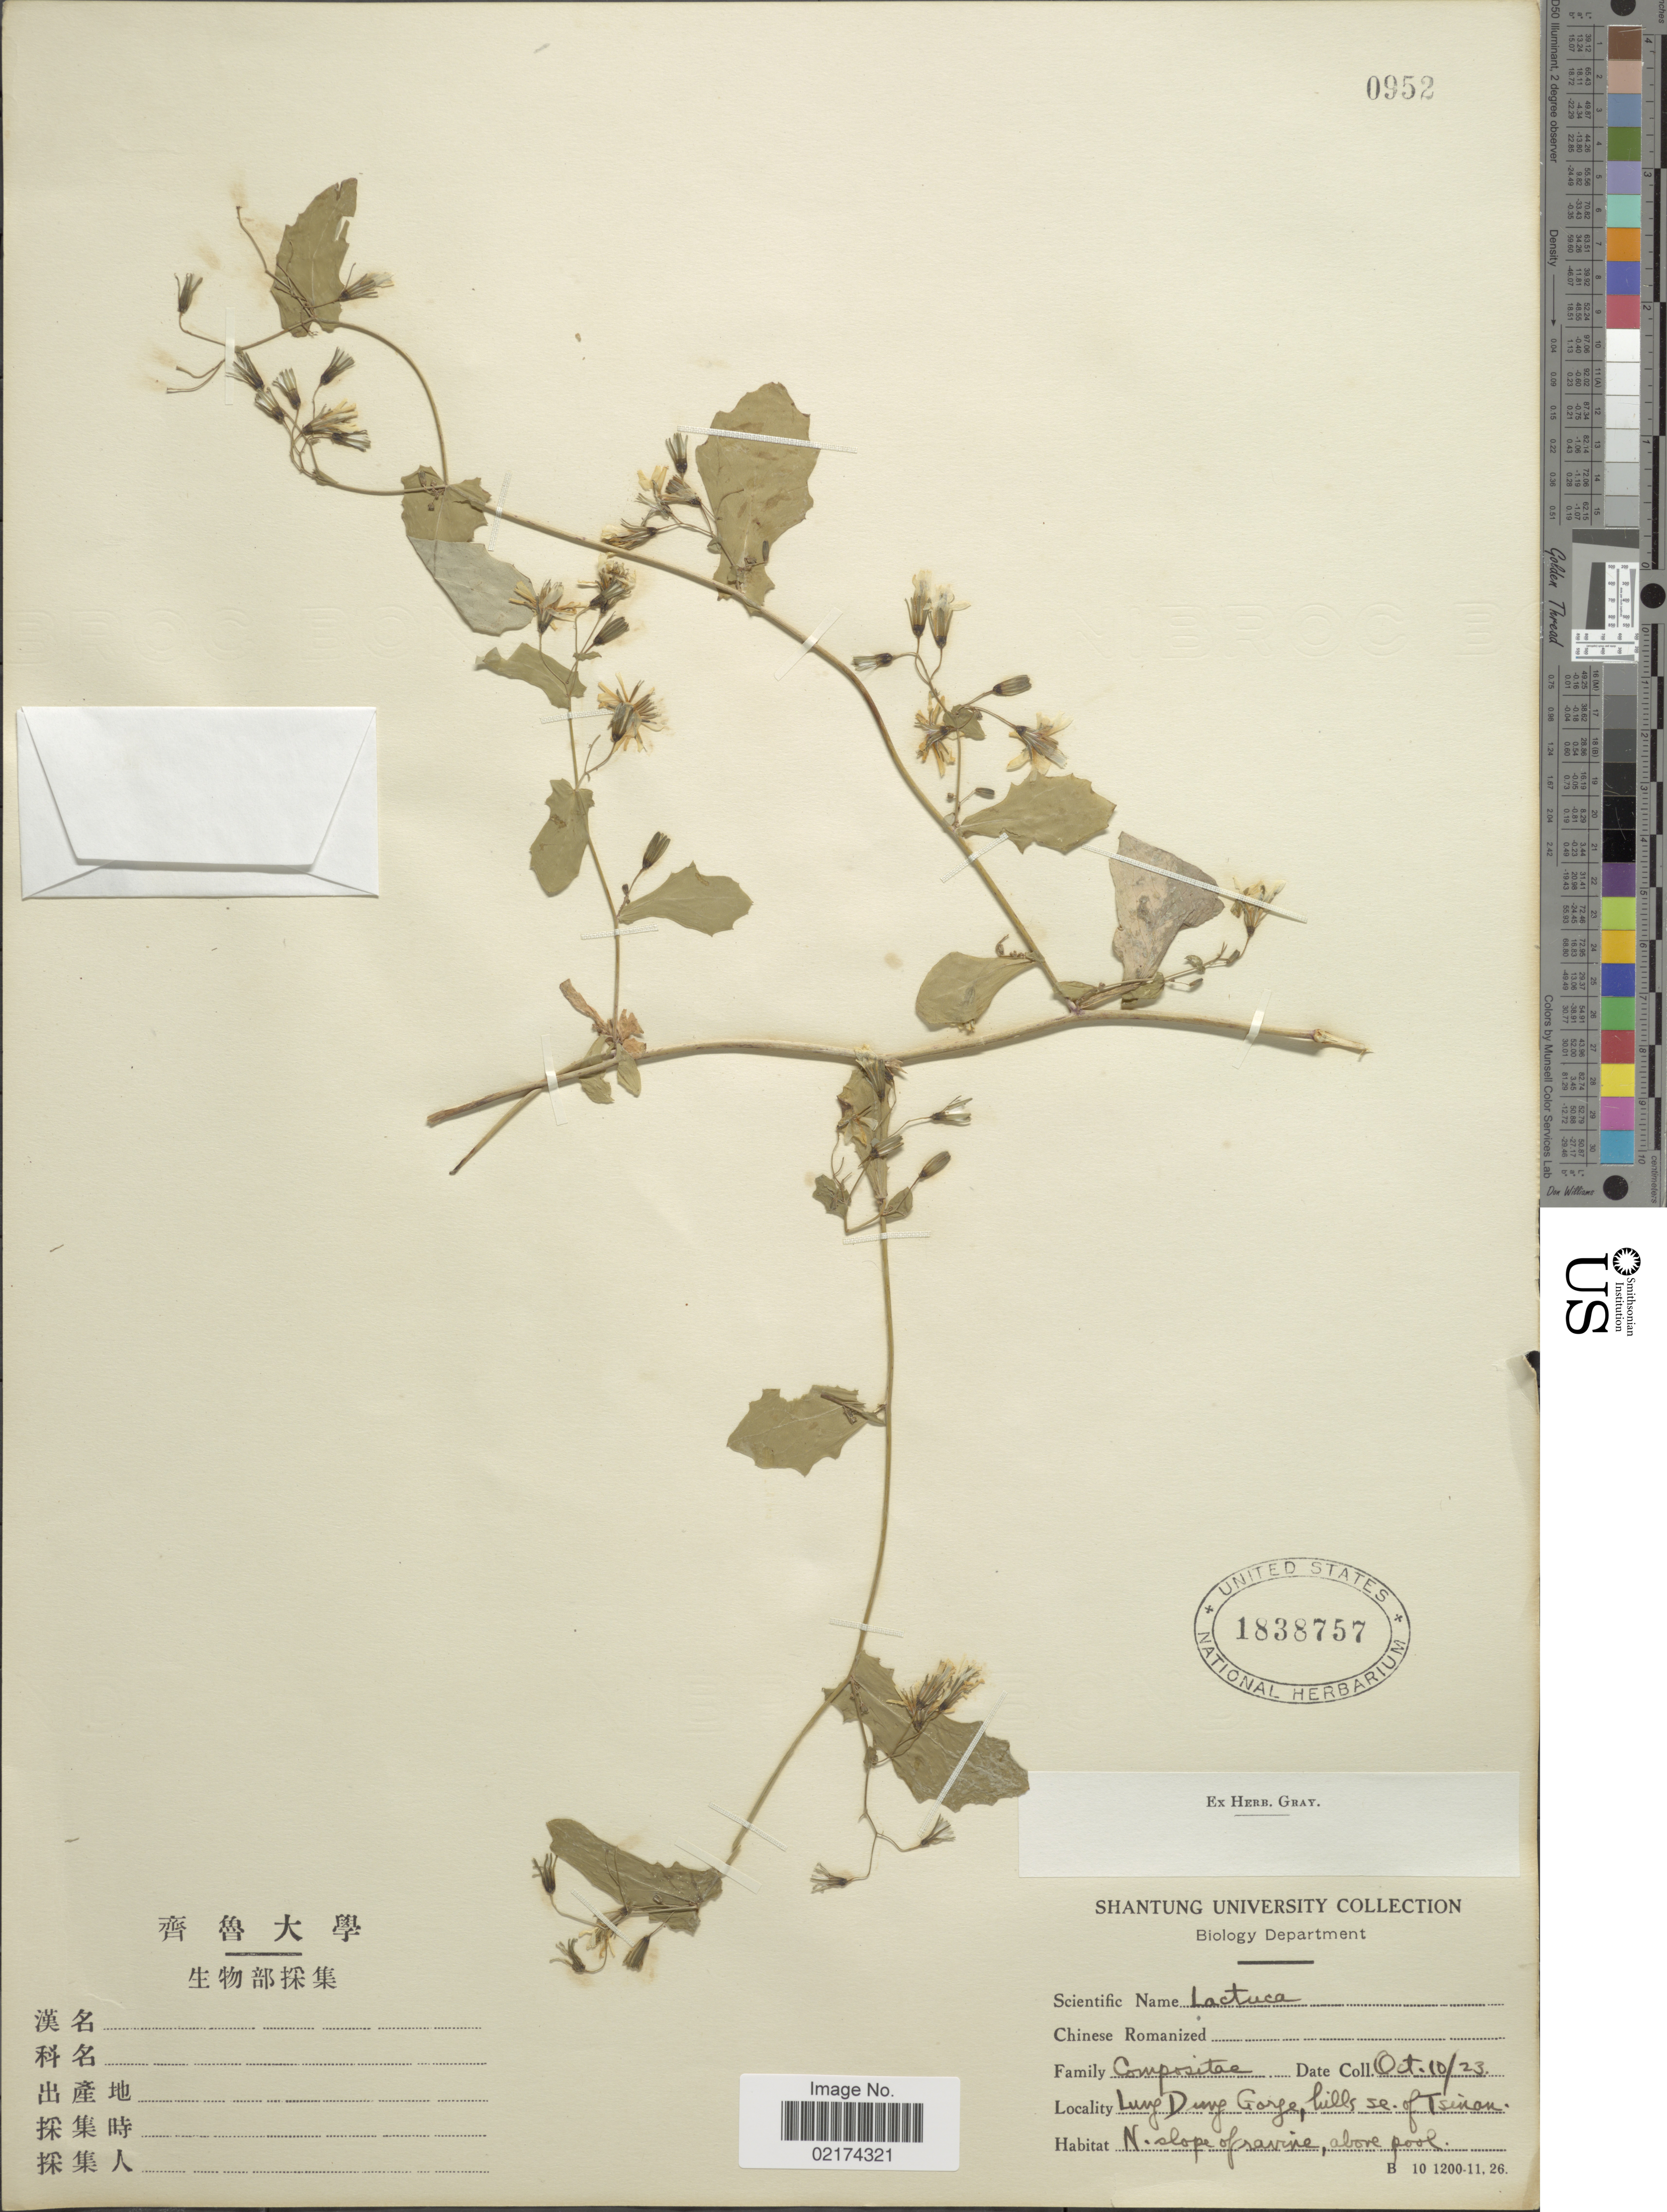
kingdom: Plantae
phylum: Tracheophyta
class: Magnoliopsida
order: Asterales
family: Asteraceae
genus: Lactuca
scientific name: Lactuca sp.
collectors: Shantung University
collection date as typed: Transcribed d/m/y: 10/10/23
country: China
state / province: Shandong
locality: Lung dung Gorge, hills se. of Tsinan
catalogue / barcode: US 1838757